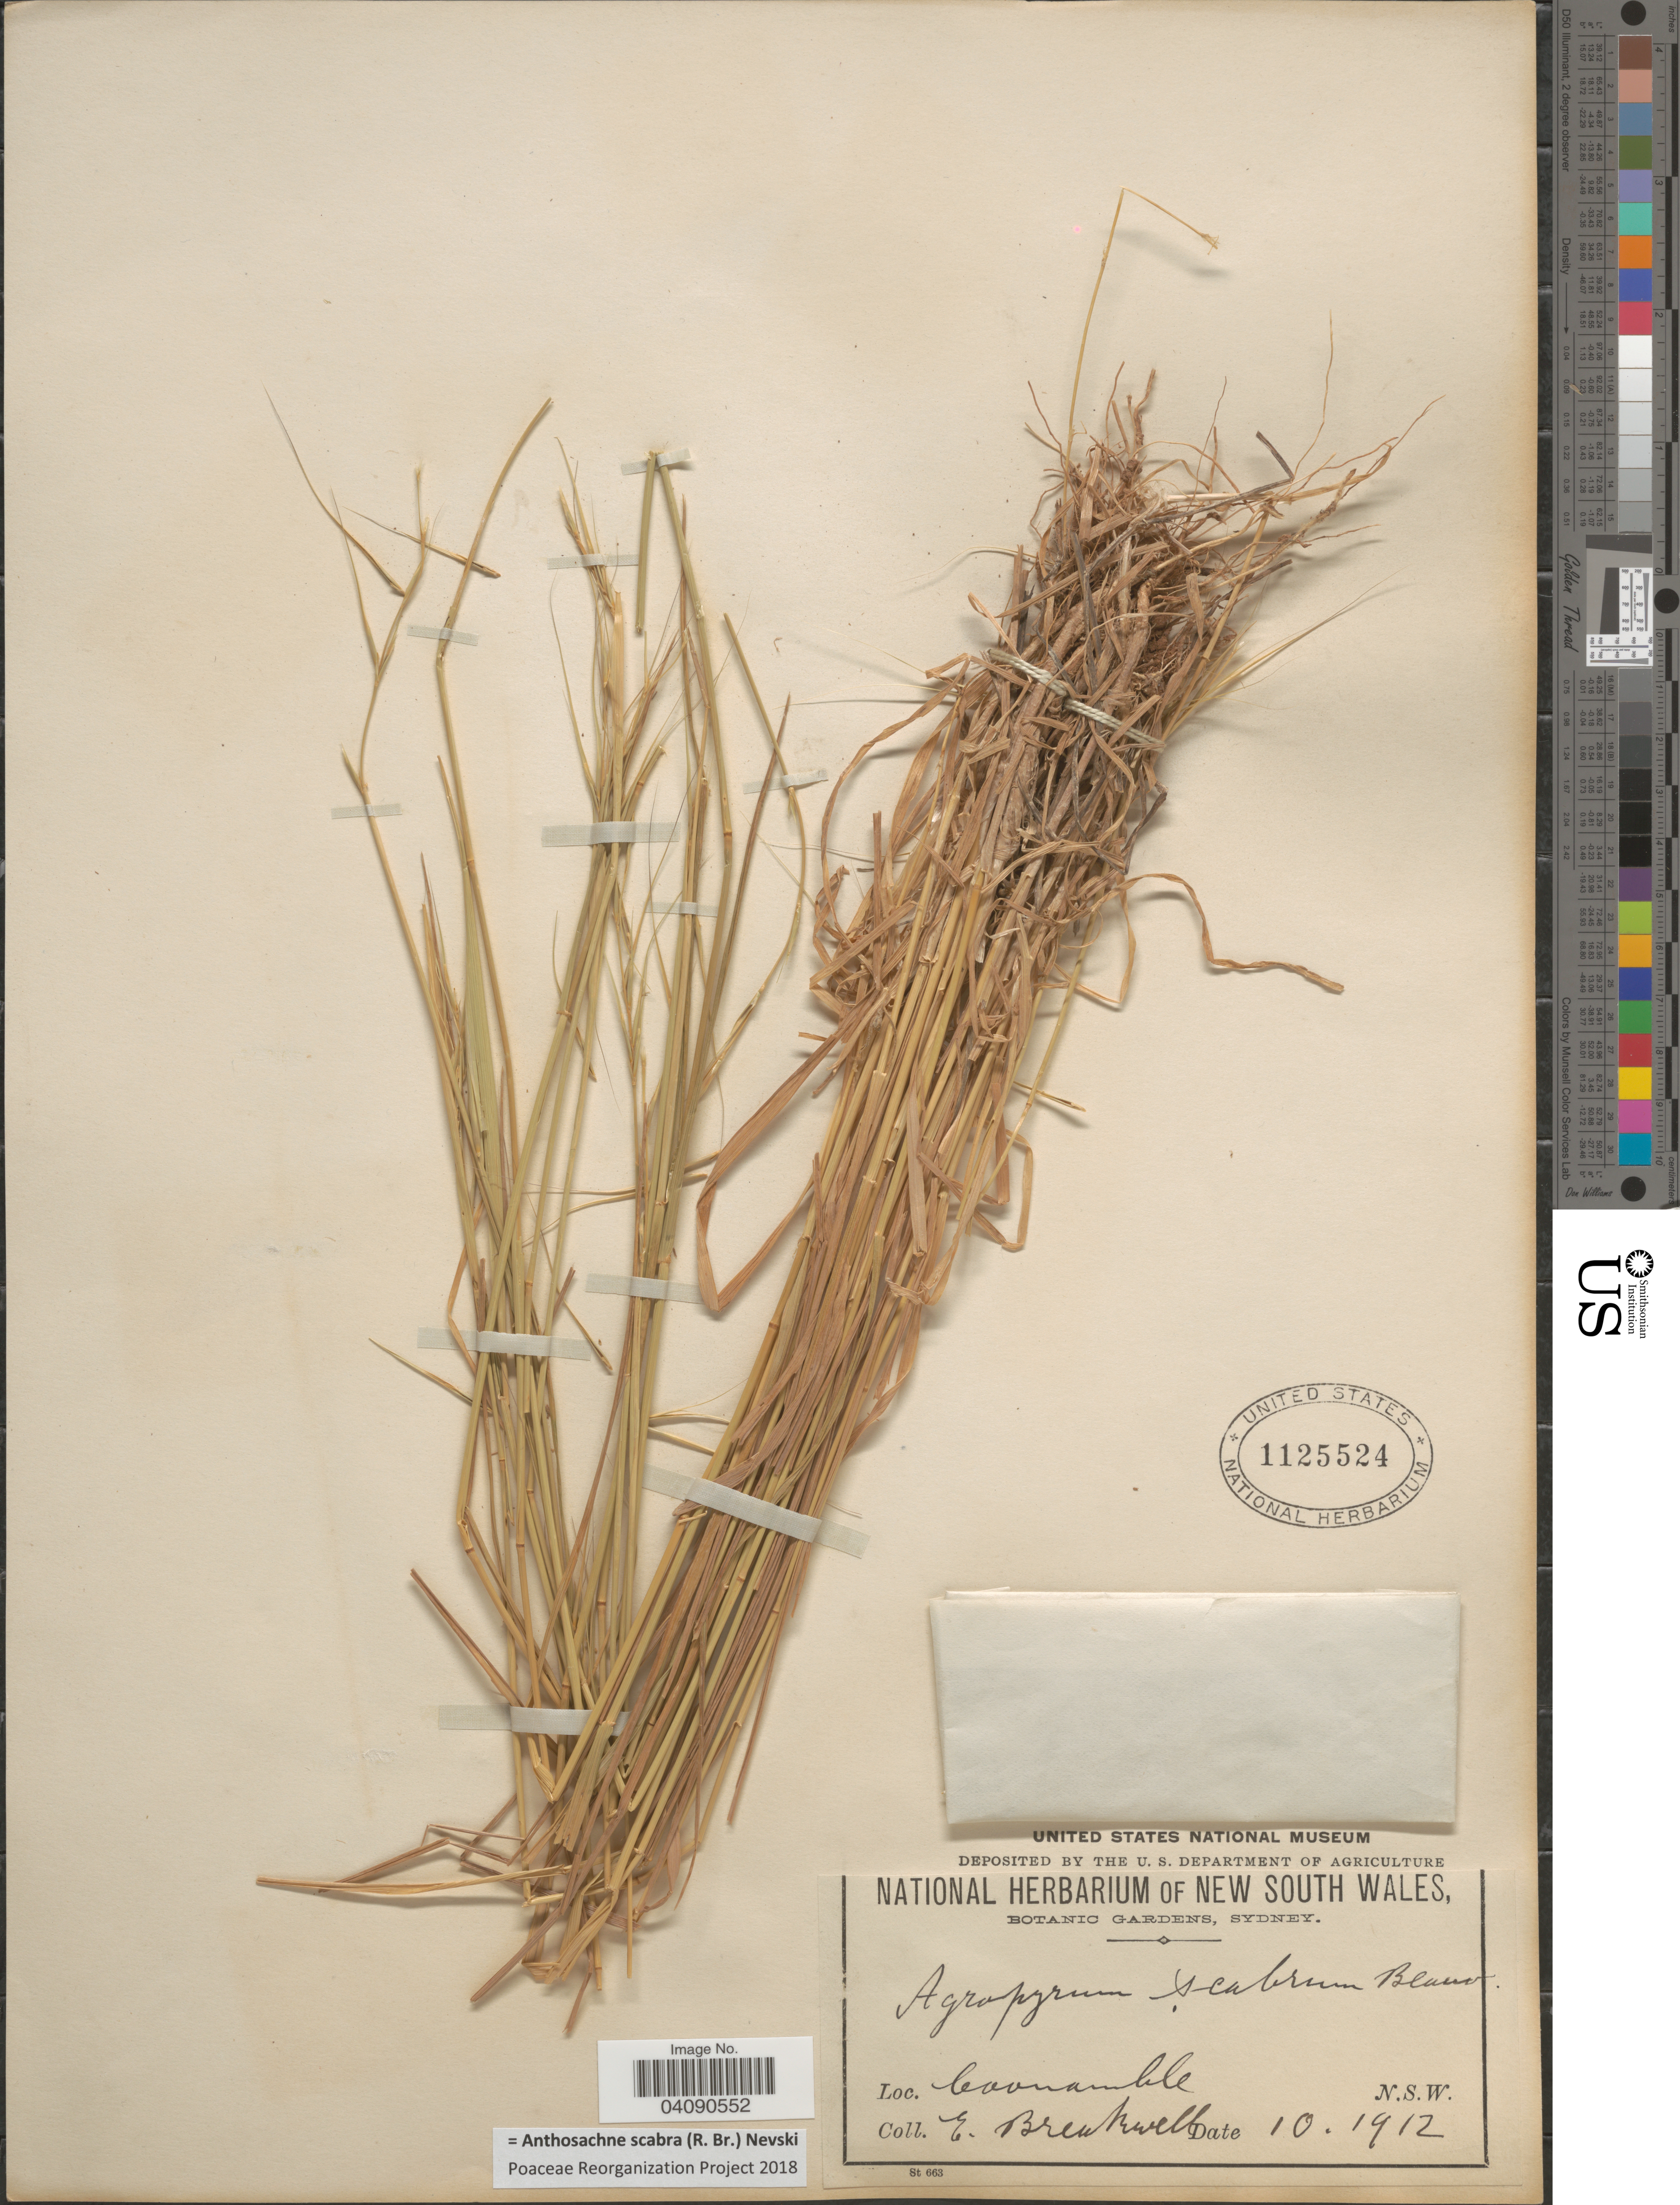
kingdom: Plantae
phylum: Tracheophyta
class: Liliopsida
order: Poales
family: Poaceae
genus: Anthosachne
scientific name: Anthosachne scabra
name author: (R. Br.) Nevski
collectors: E. Breakwell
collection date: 1912-10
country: Australia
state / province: New South Wales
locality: Coonamble.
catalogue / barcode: US 1125524